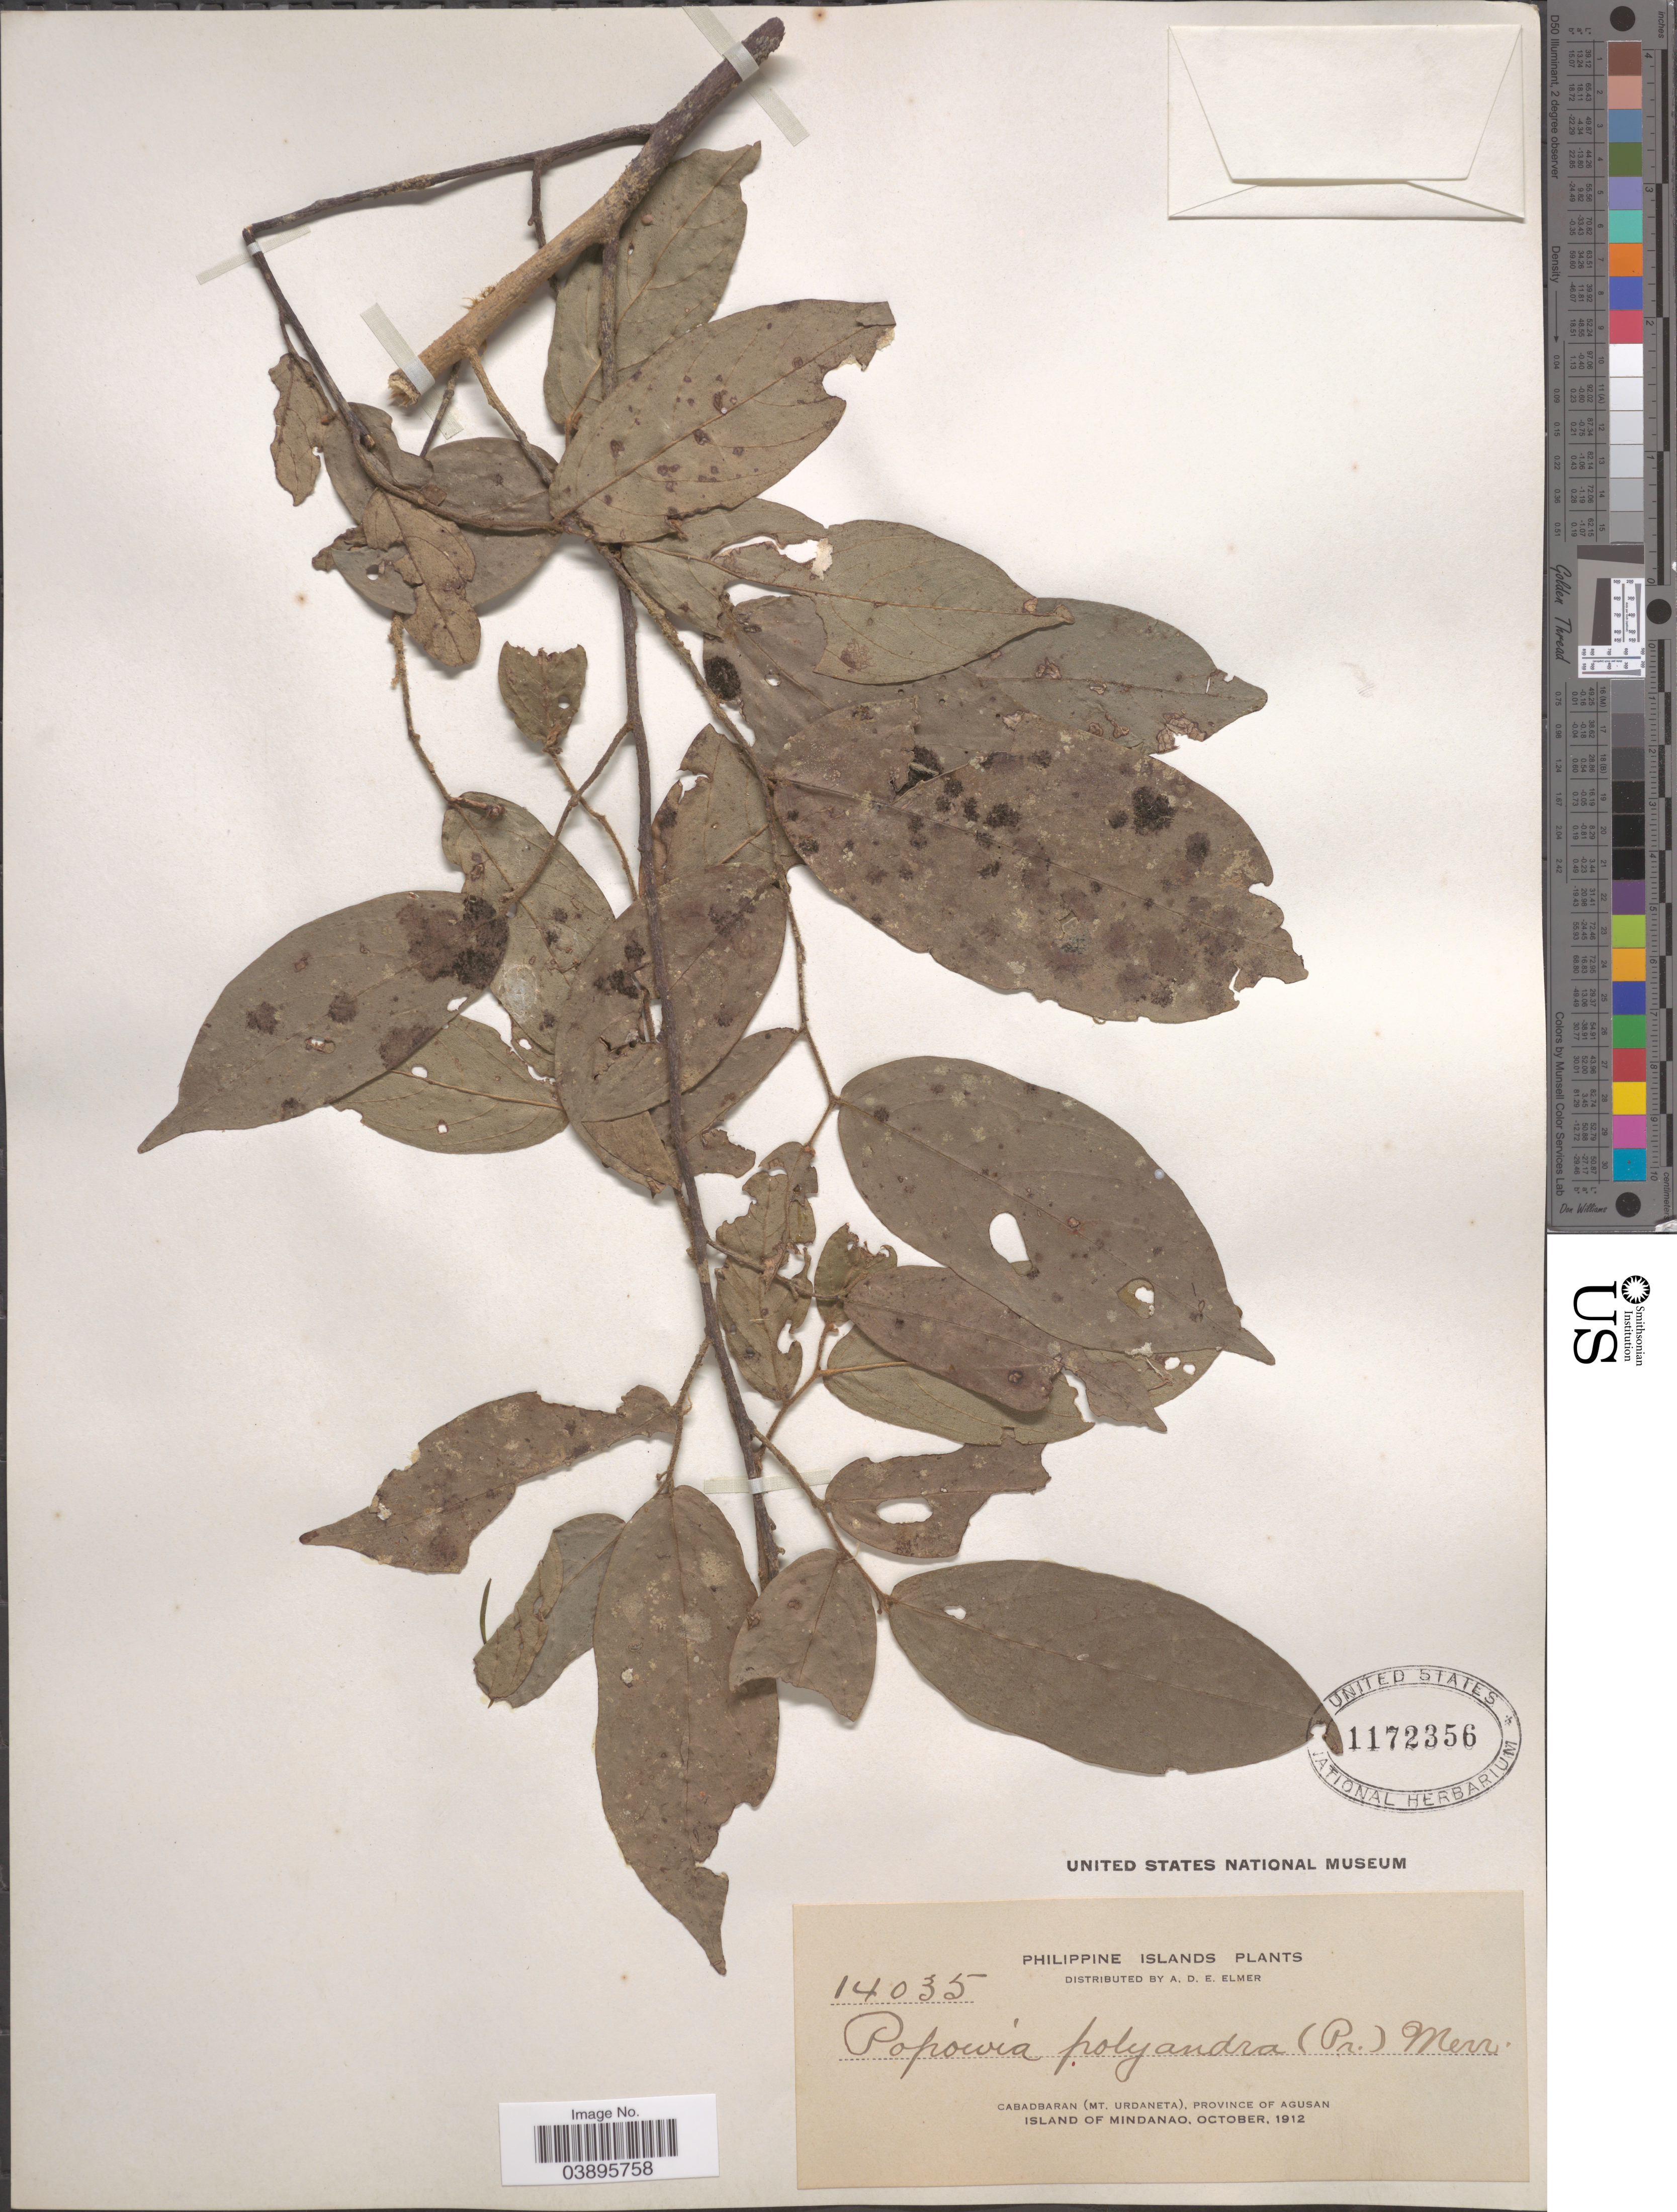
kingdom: Plantae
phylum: Tracheophyta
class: Magnoliopsida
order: Magnoliales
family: Annonaceae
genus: Popowia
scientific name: Popowia pisocarpa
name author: (Blume) Endl.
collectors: A. D. E. Elmer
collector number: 14035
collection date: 1912-10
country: Philippines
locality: Philippine Islands. Cabadbaran (Mt. Urdaneta), Province of Agusan. Island of Mindanao.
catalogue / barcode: US 1172356